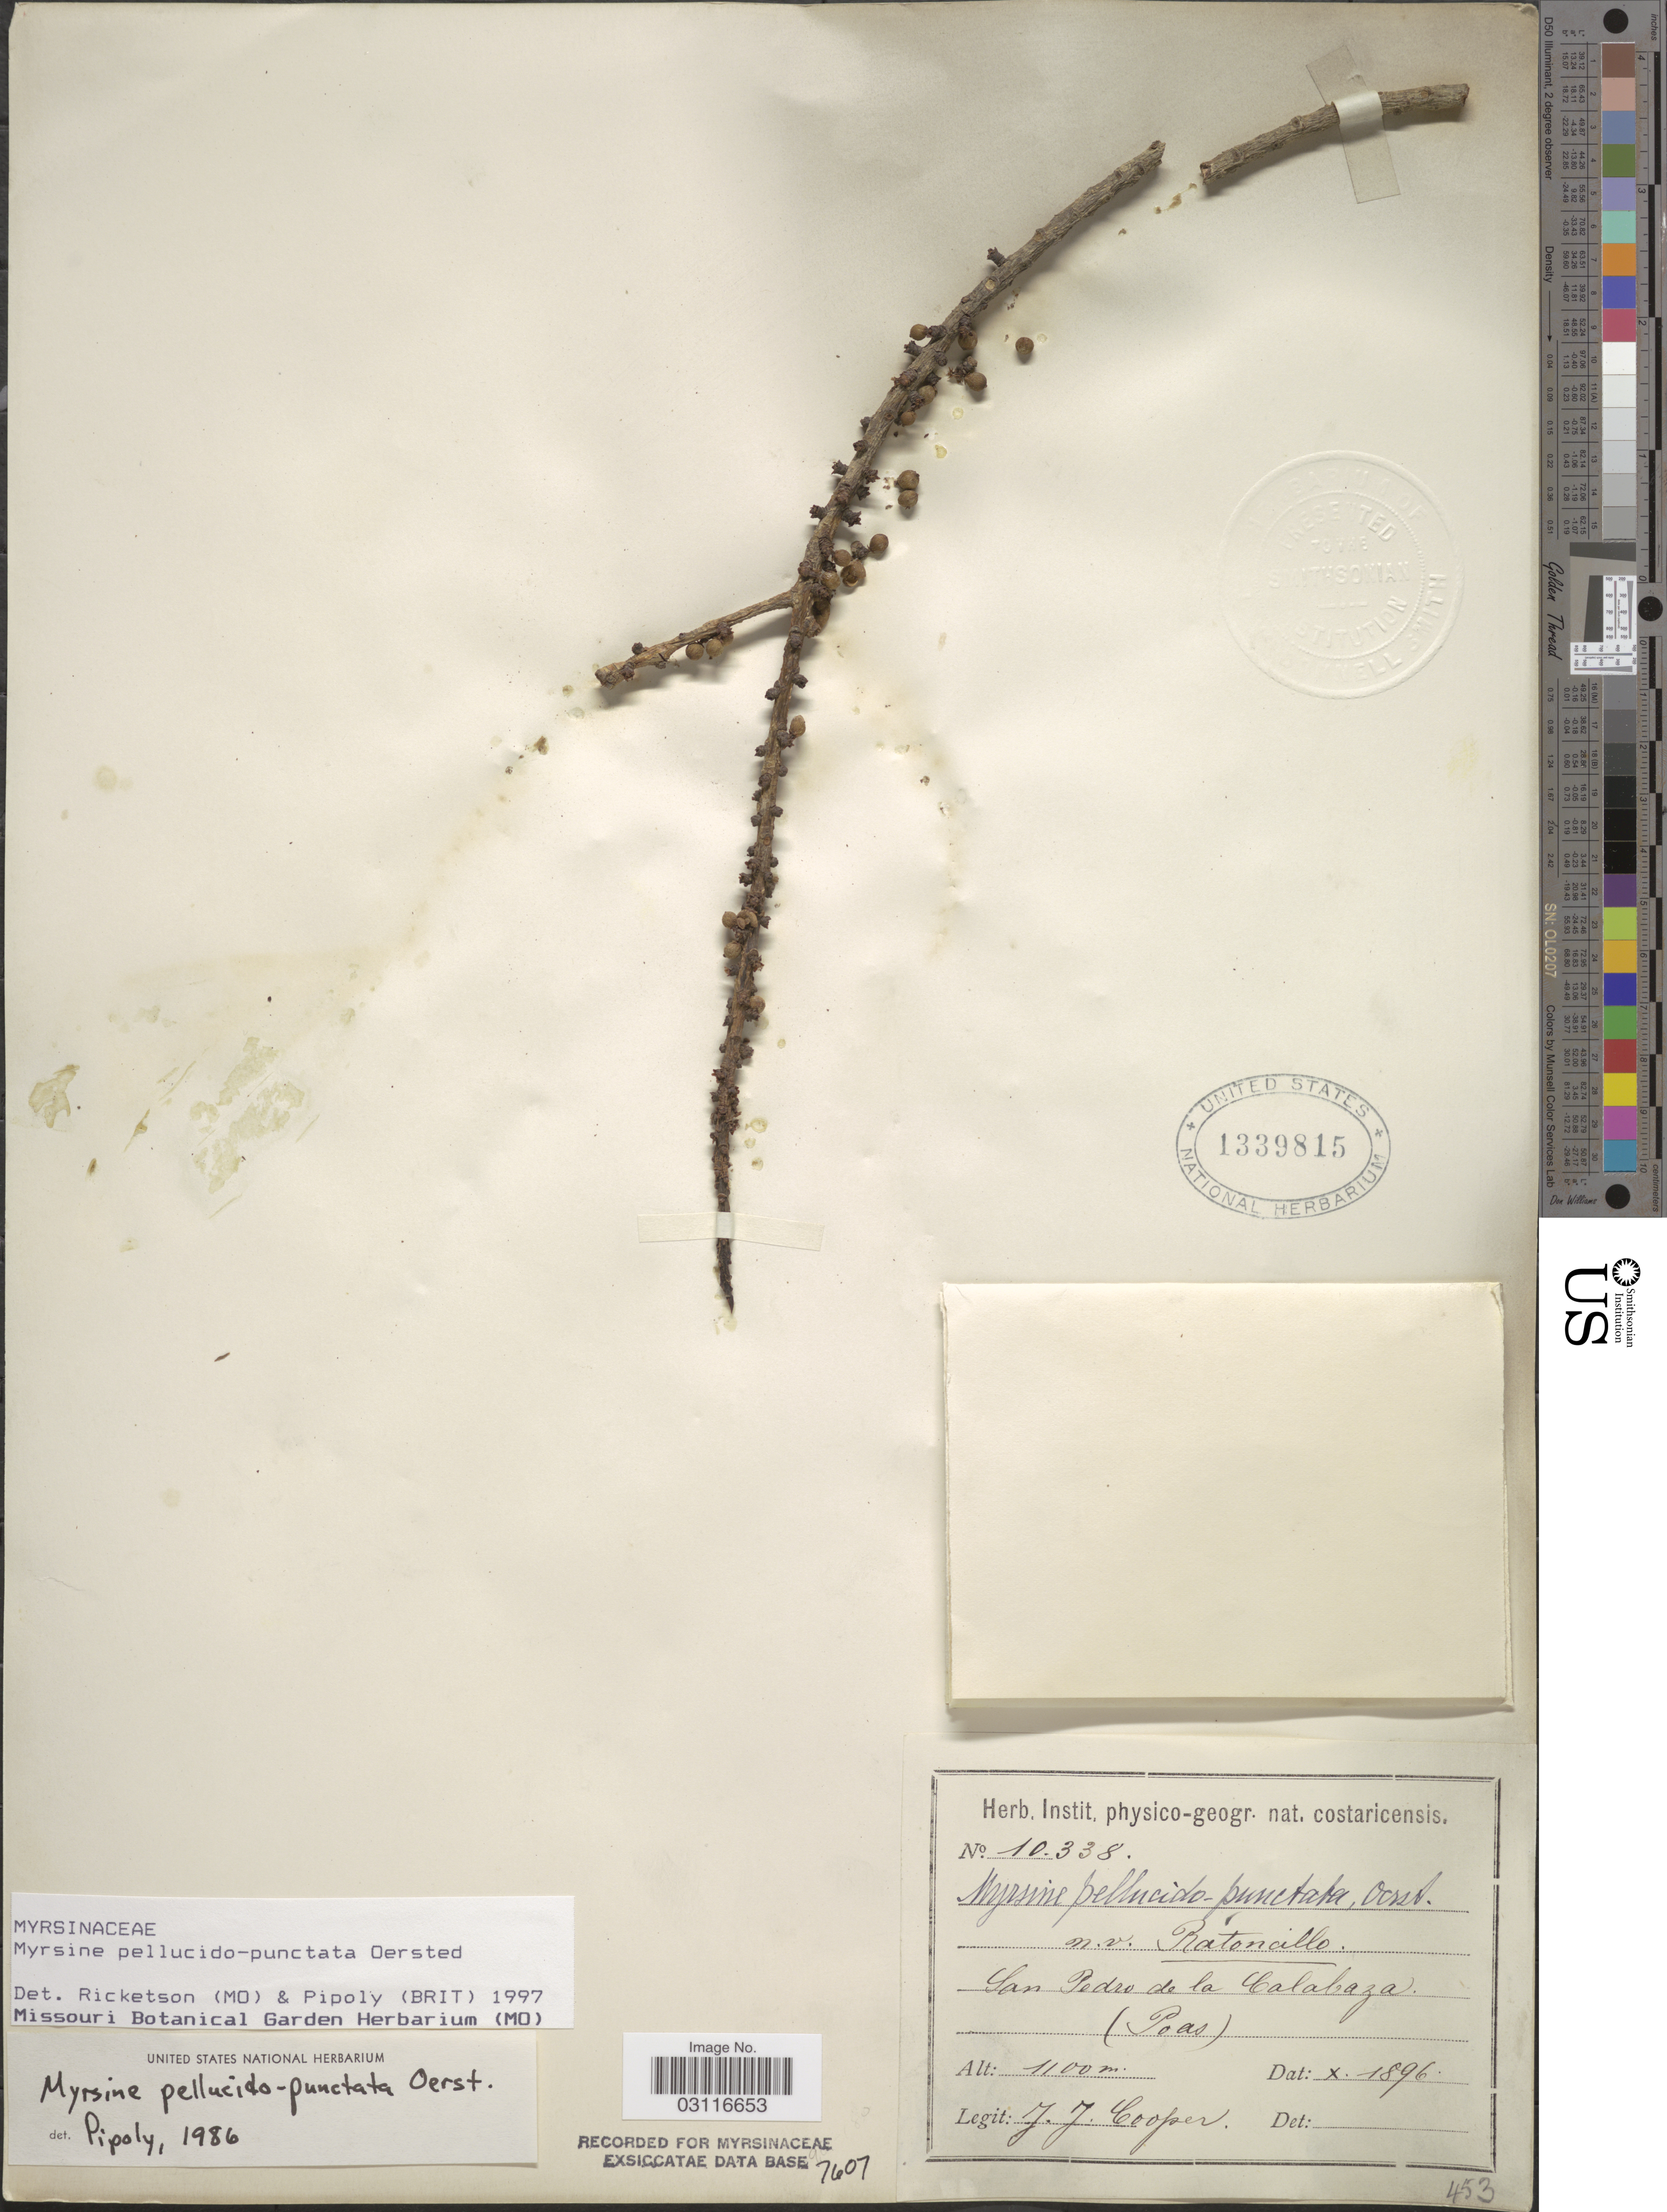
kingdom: Plantae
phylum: Tracheophyta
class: Magnoliopsida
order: Ericales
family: Primulaceae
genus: Myrsine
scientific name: Myrsine pellucido-punctata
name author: Oerst.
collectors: J. J. Cooper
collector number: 10338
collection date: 1896-10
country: Costa Rica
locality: San Pedro de la Calabaza (Poas).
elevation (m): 1100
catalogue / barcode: US 1339815